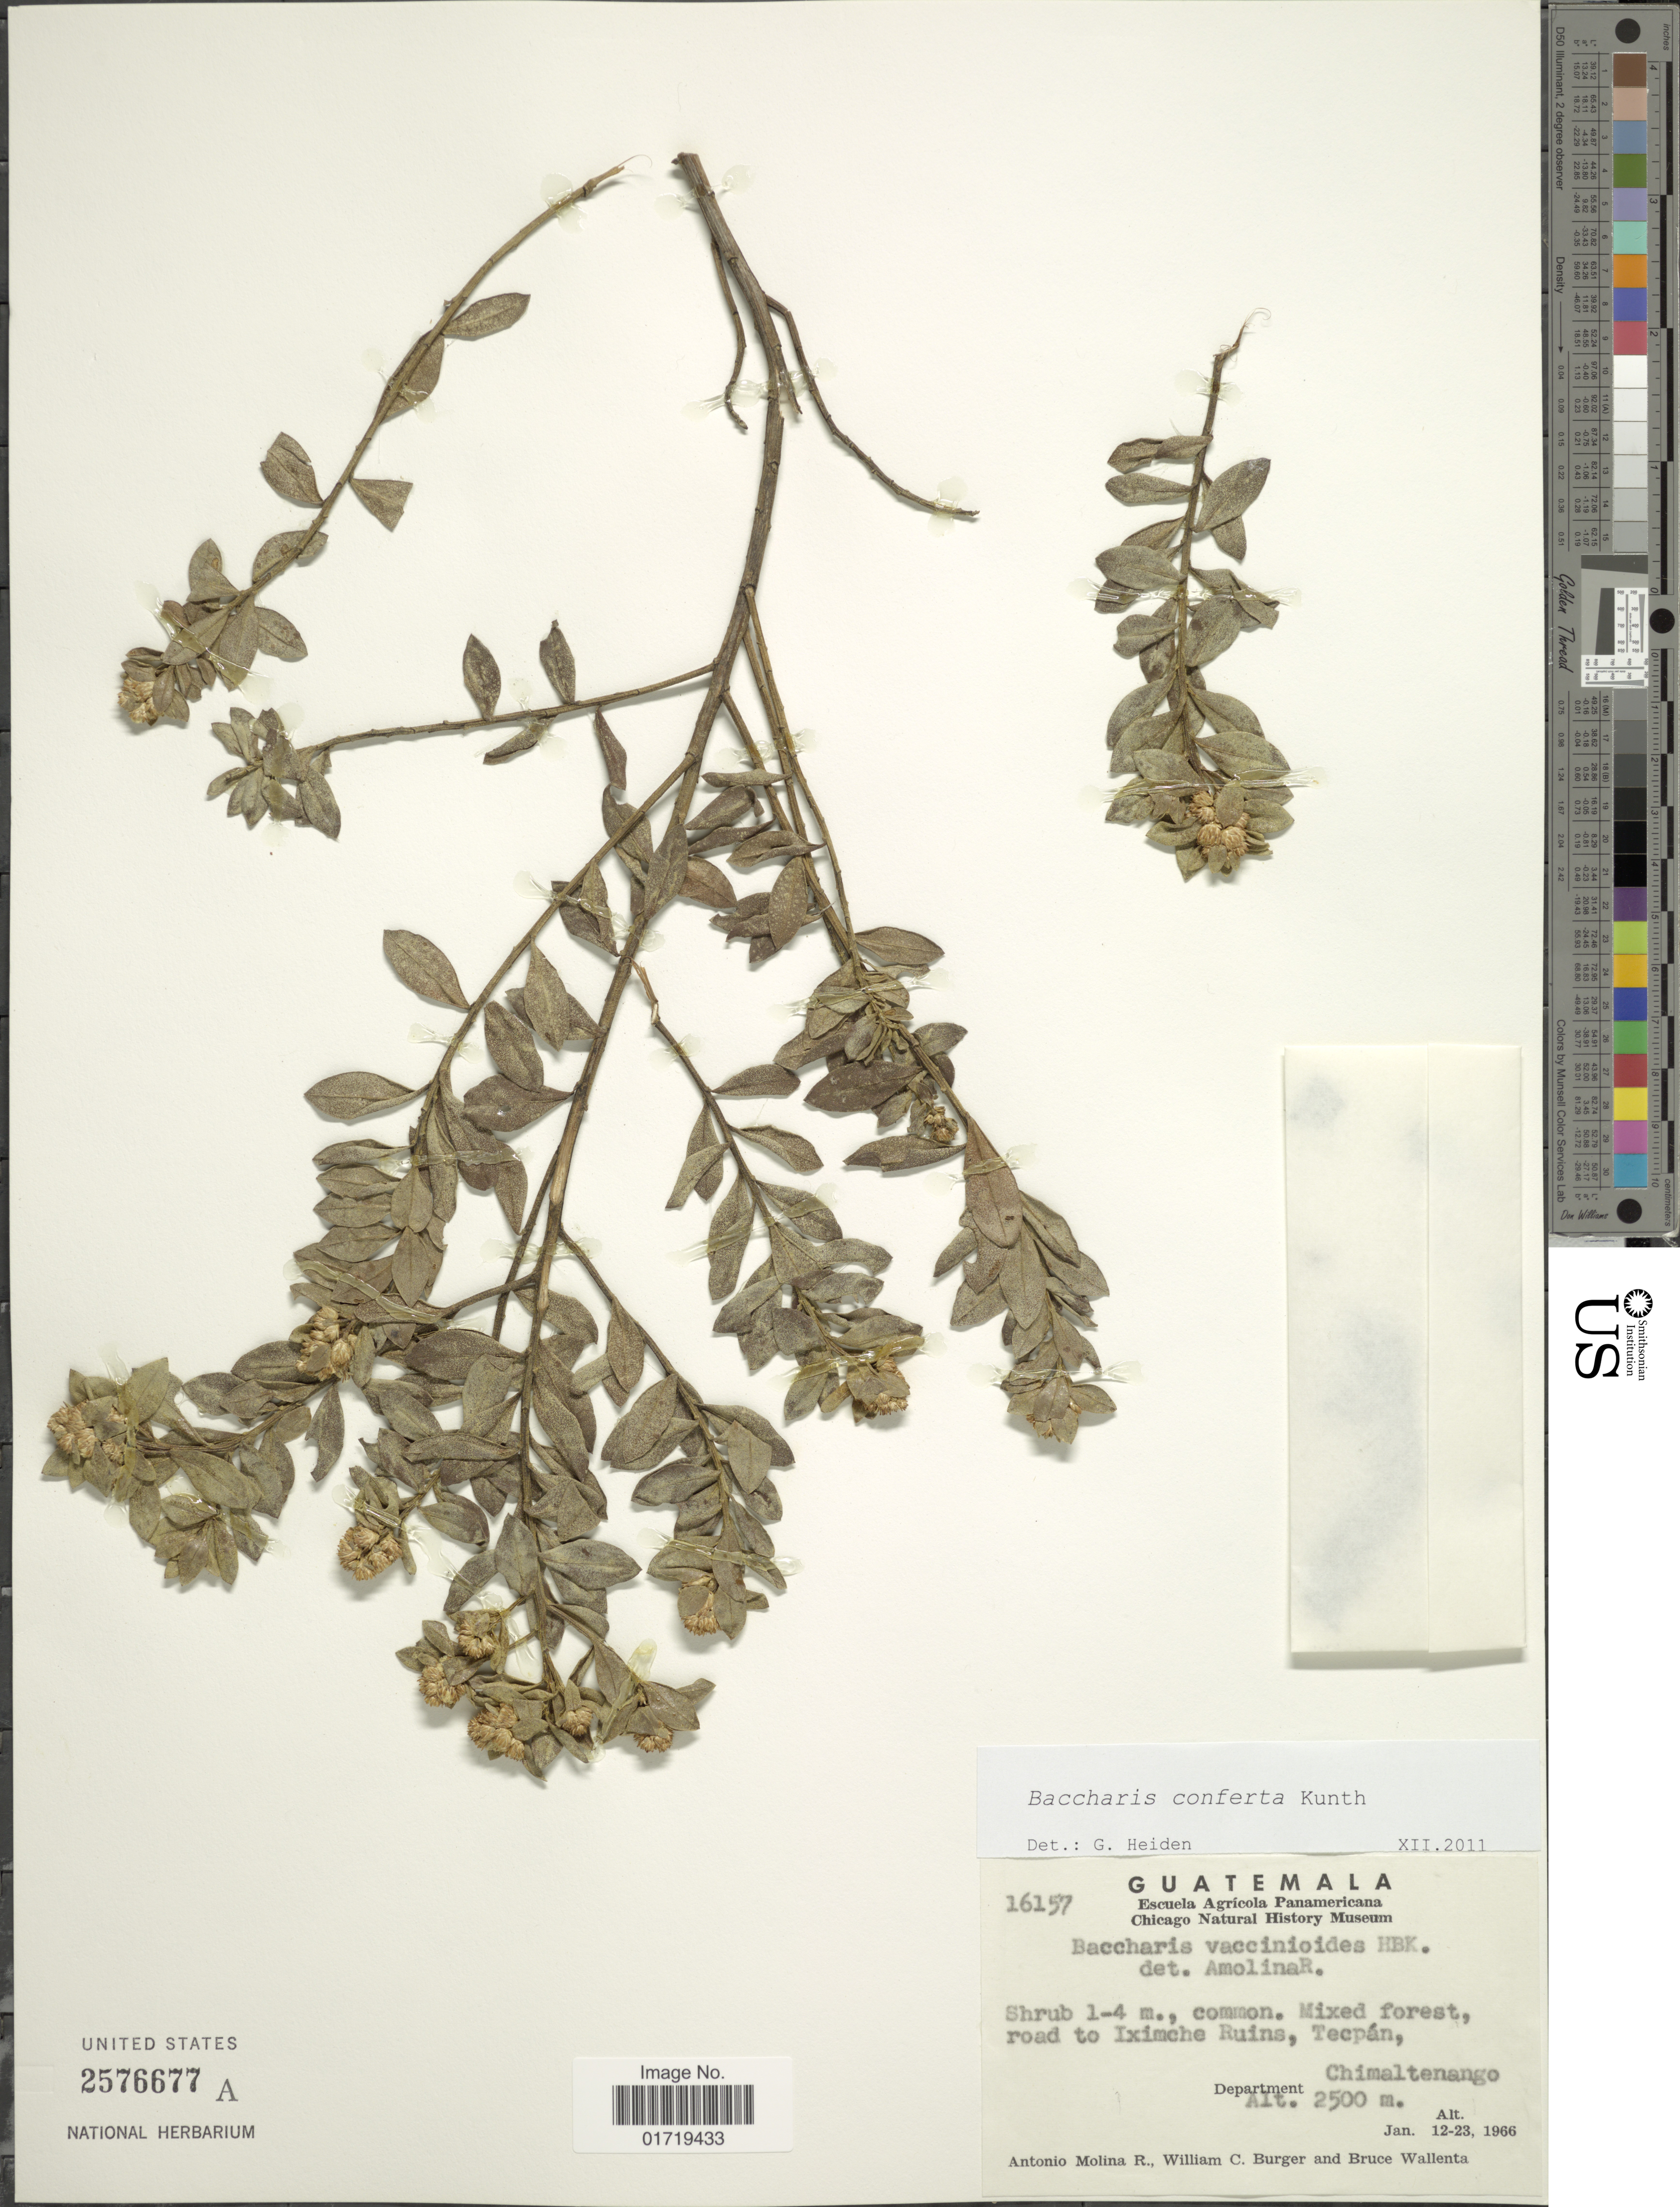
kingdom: Plantae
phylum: Tracheophyta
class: Magnoliopsida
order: Asterales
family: Asteraceae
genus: Baccharis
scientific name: Baccharis conferta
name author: Kunth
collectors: A. Molina R., W. Burger & B. Wallenta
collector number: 16157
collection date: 1966-01-12/1966-01-23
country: Guatemala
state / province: Chimaltenango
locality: Mixed forest, road to Iximche Ruins, Tecpan, Department Chimaltenango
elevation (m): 2500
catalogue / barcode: US 2576677A